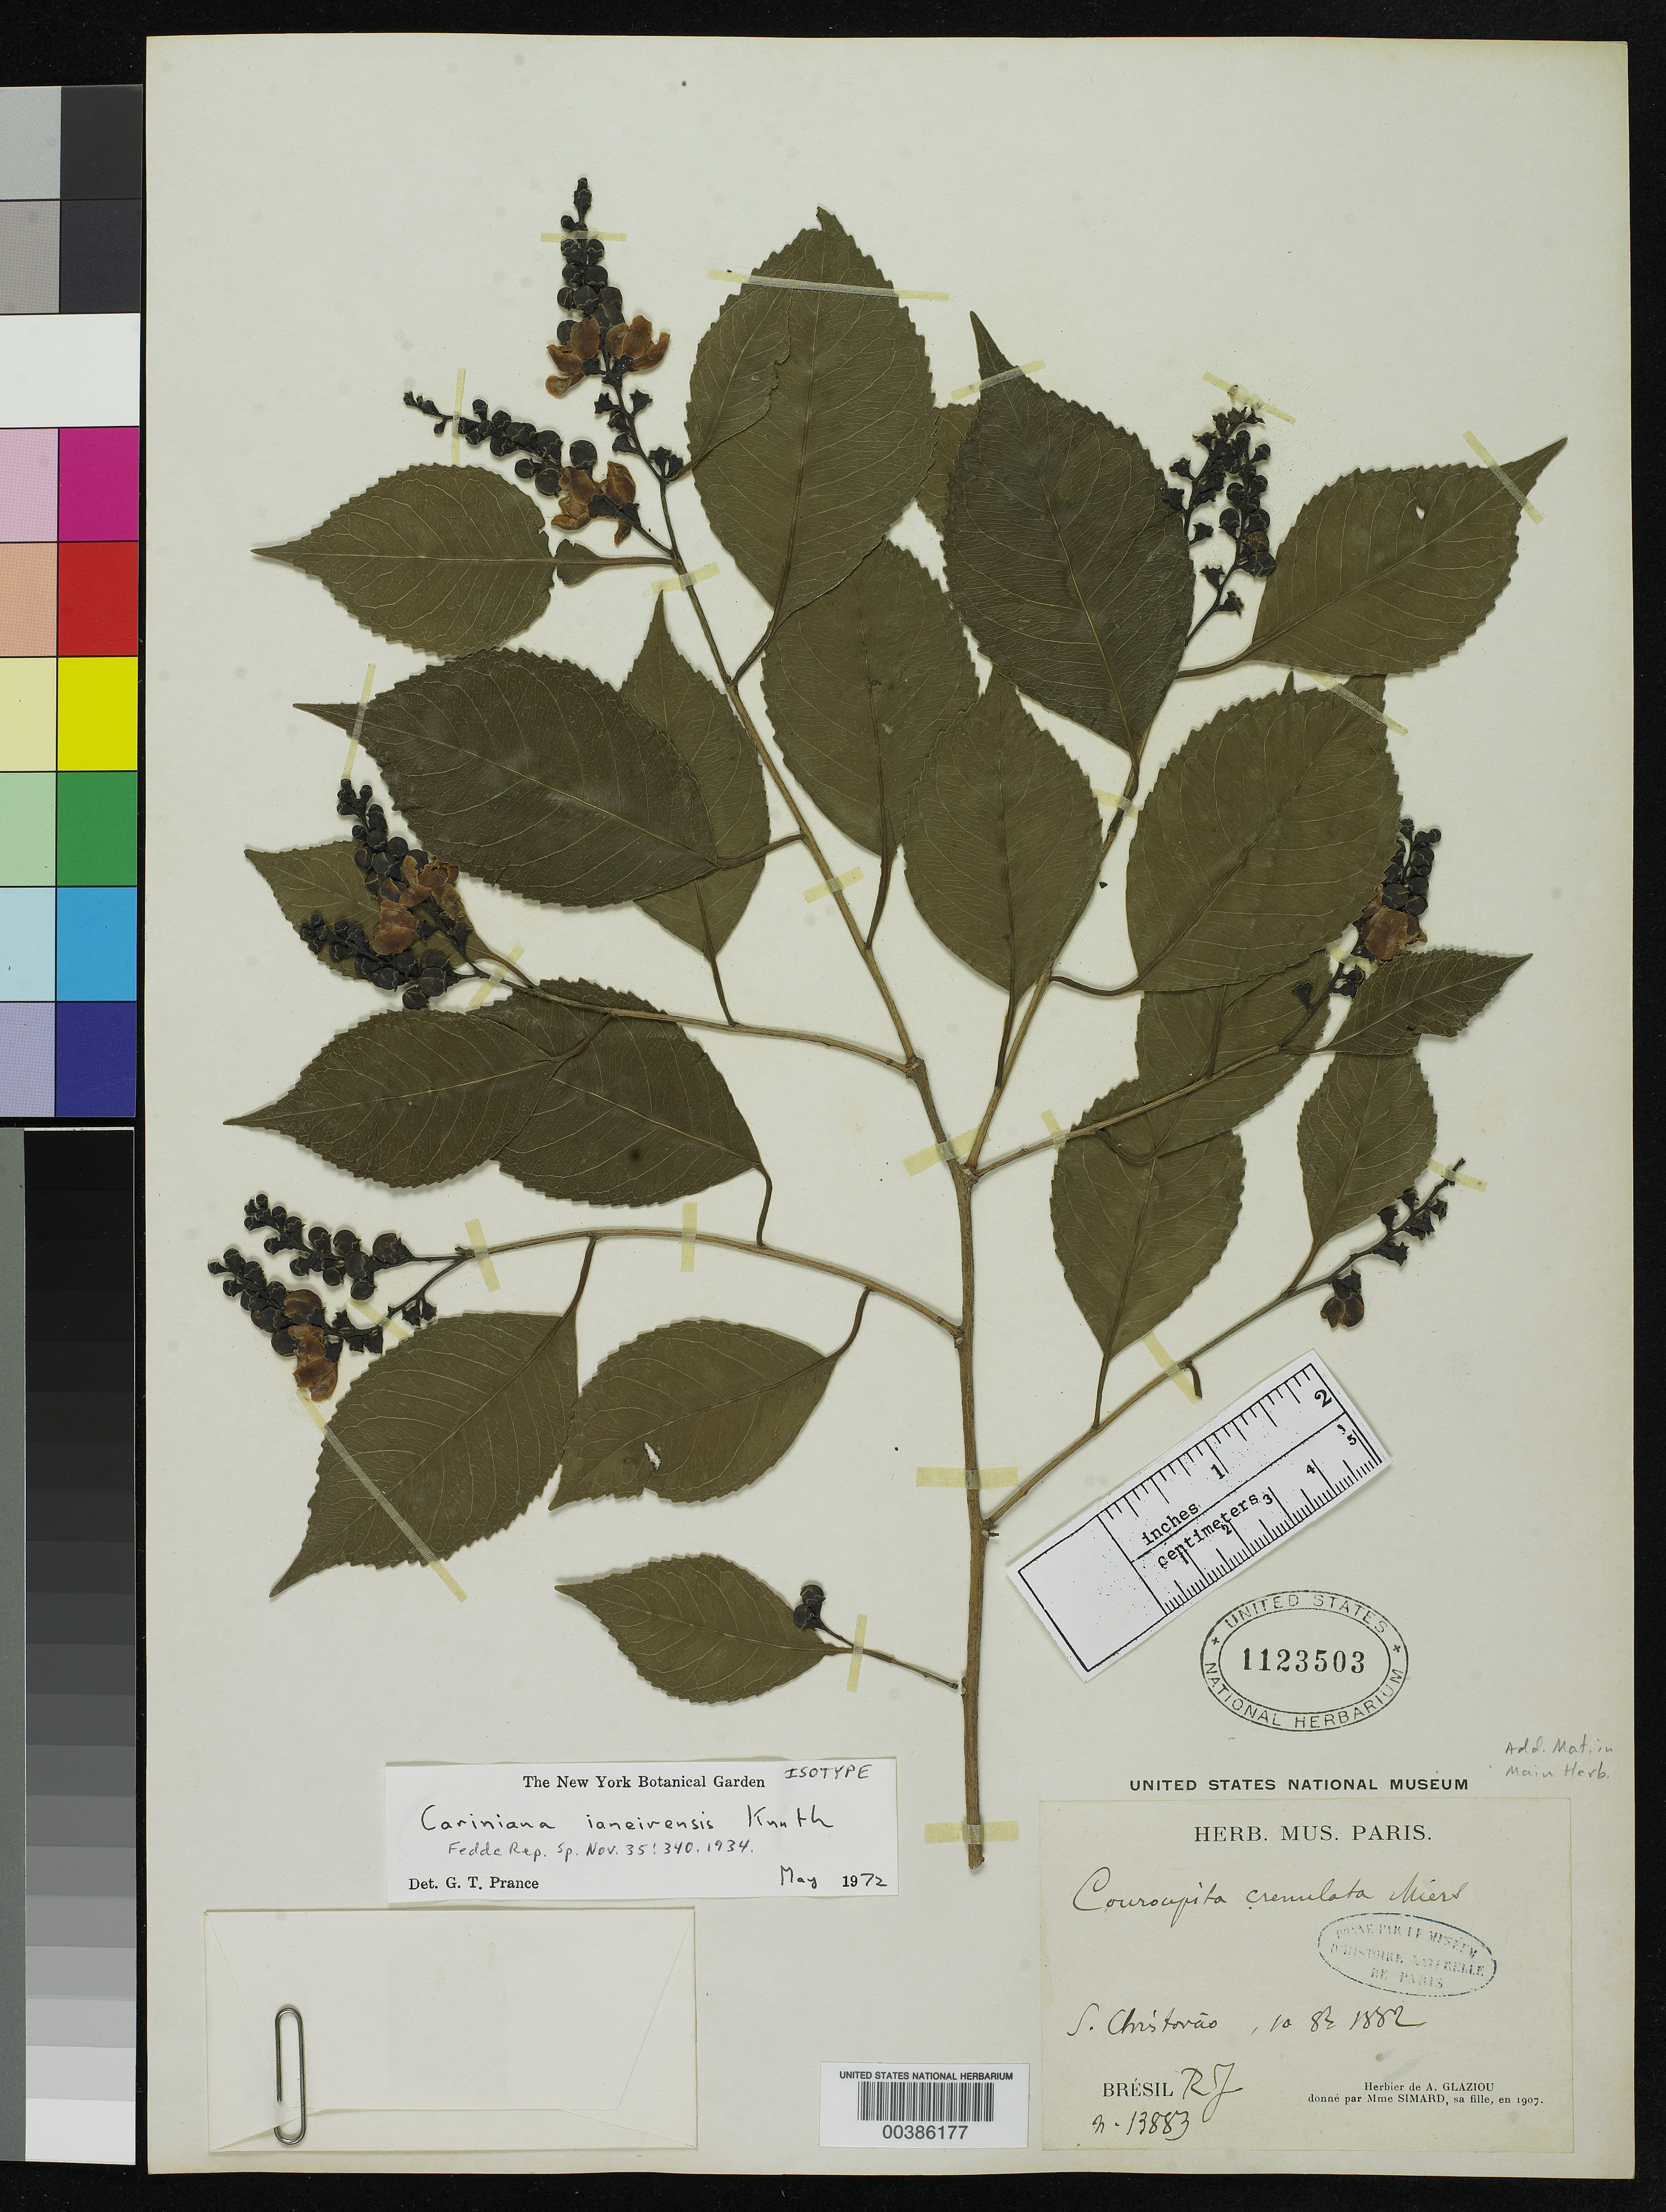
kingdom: Plantae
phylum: Tracheophyta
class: Magnoliopsida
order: Ericales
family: Lecythidaceae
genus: Cariniana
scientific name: Cariniana ianeirensis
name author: Kunth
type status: Isotype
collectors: A. F. M. Glaziou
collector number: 13883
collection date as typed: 10 Aug 1882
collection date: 1882-08-10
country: Brazil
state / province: Rio de Janeiro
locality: S. Christovao.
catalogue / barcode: US 1123503